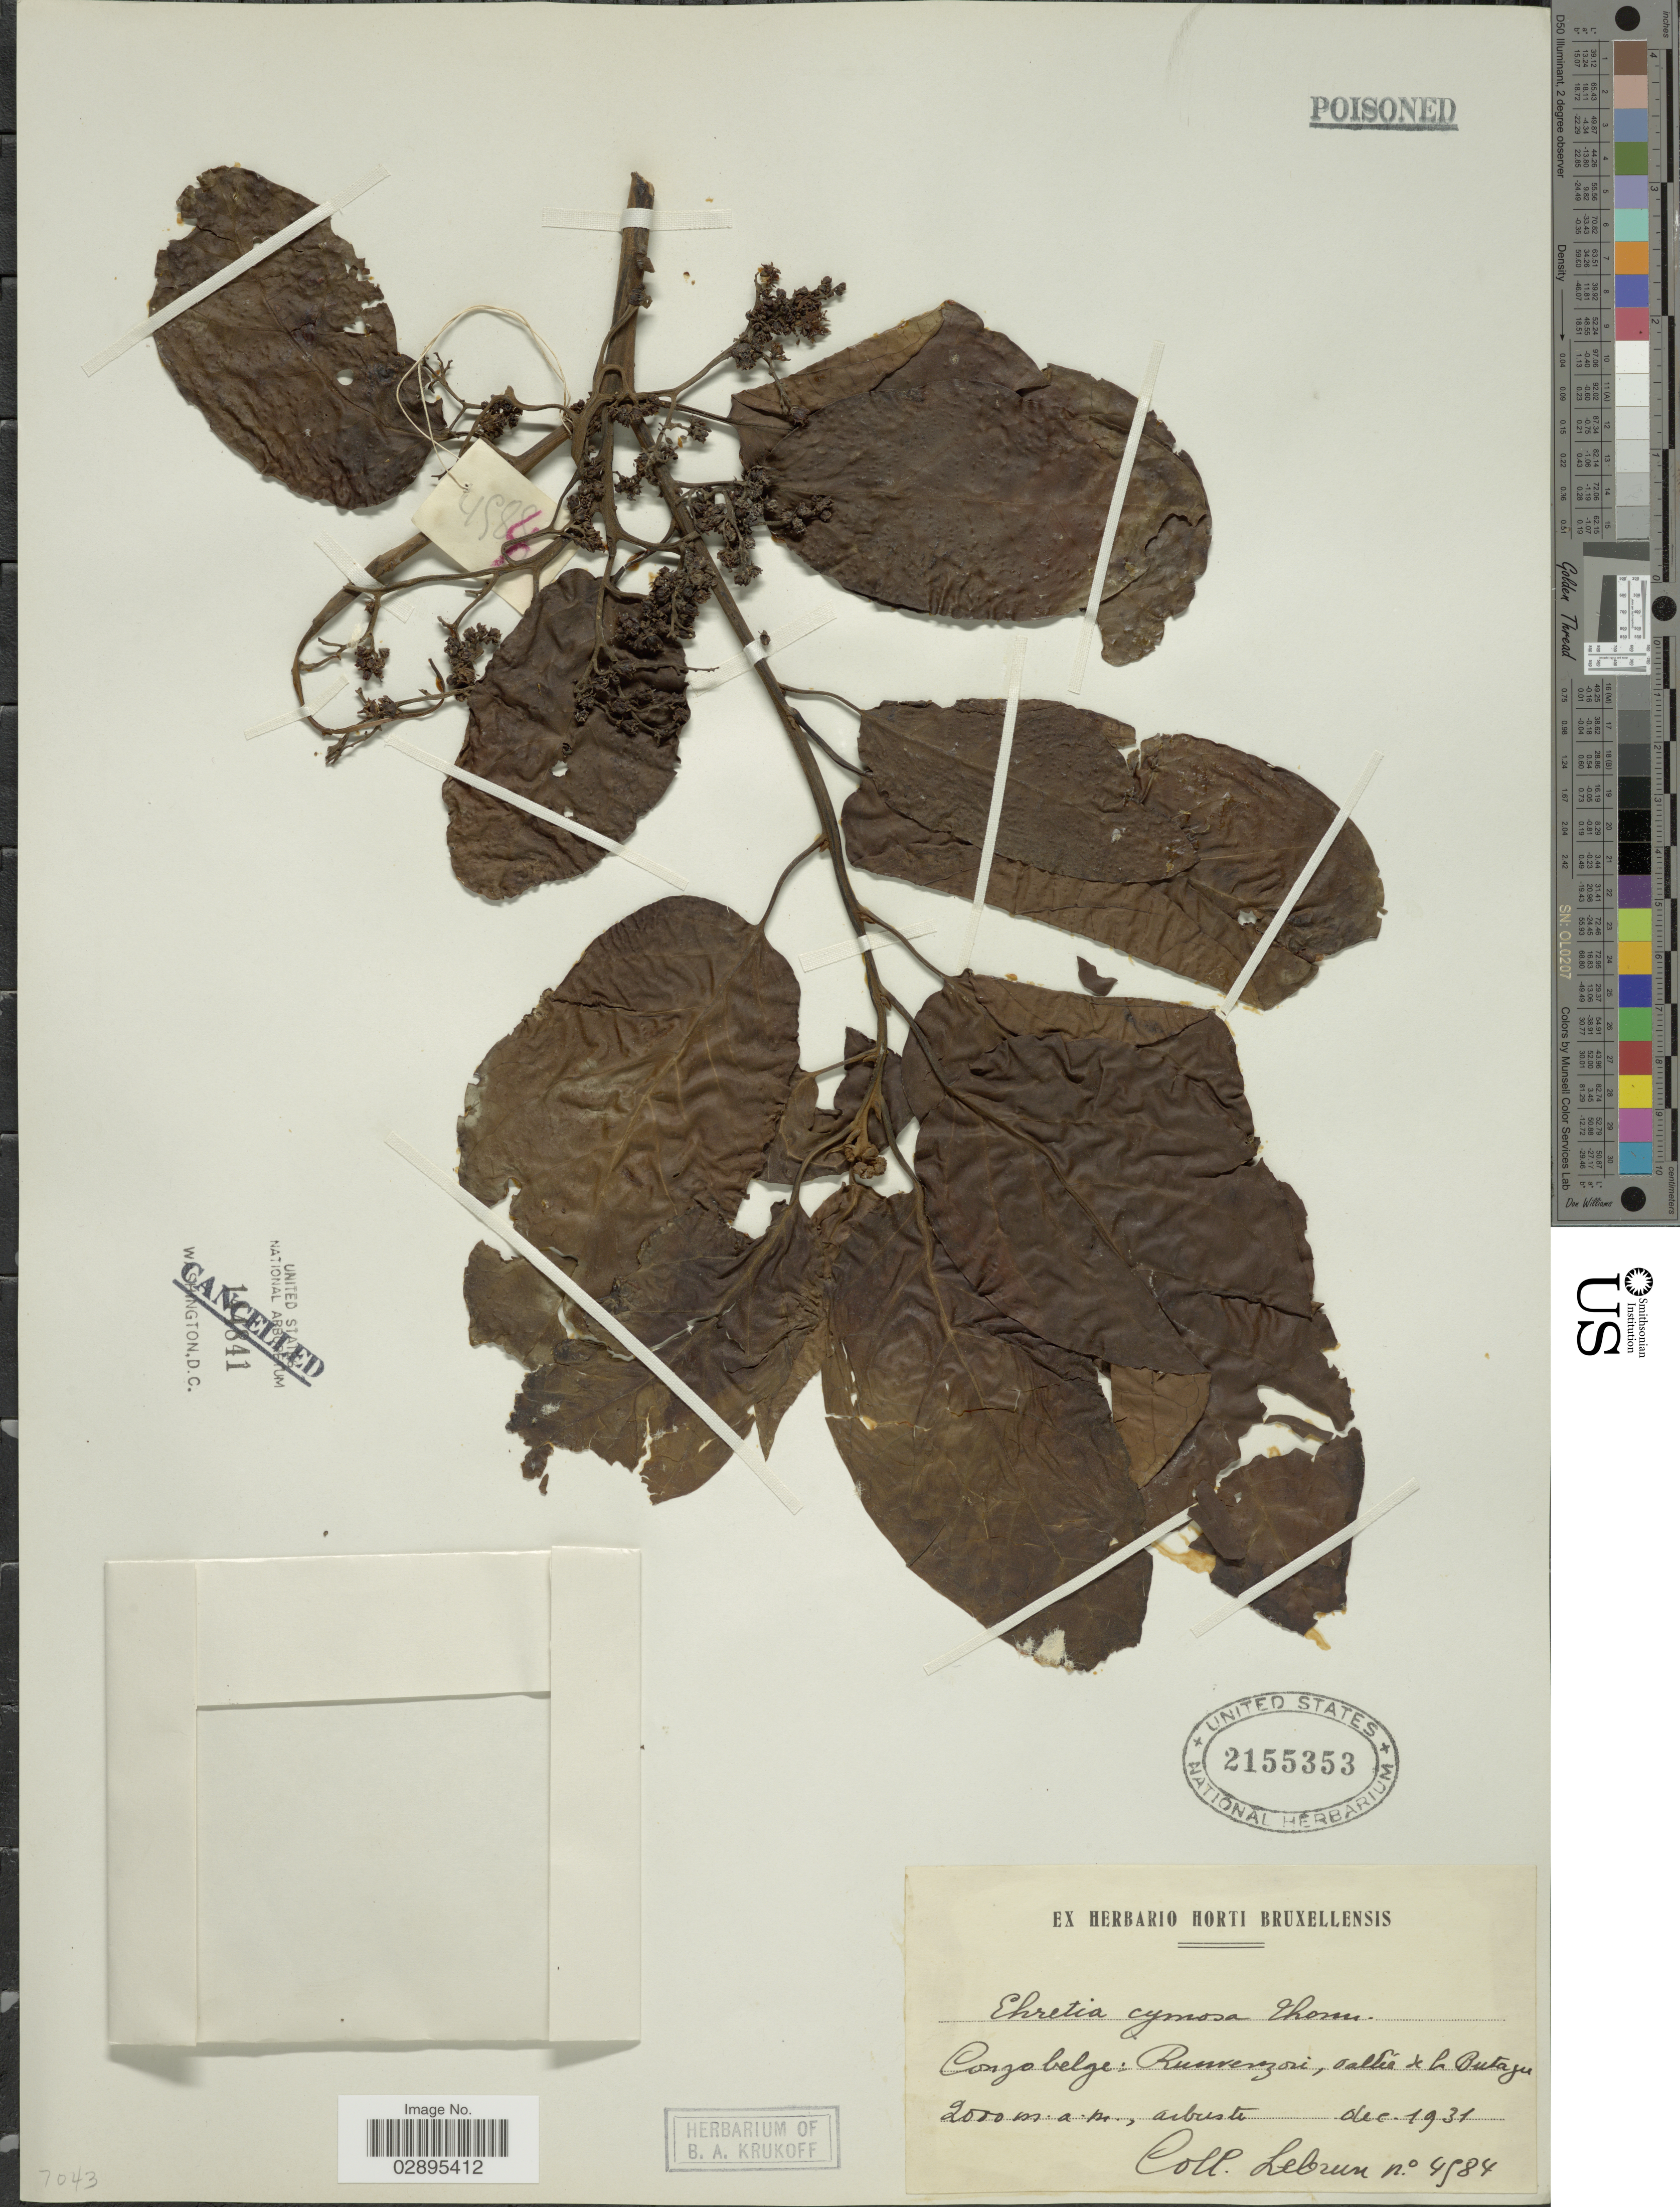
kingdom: Plantae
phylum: Tracheophyta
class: Magnoliopsida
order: Boraginales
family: Ehretiaceae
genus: Ehretia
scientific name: Ehretia cymosa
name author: Thonn.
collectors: J.A. Lebrun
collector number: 4584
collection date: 1931-12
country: Congo, Democratic Republic of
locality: Congo Belge: Ruwenzori, vallée de la Butagu.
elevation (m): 2000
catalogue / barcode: US 2155353